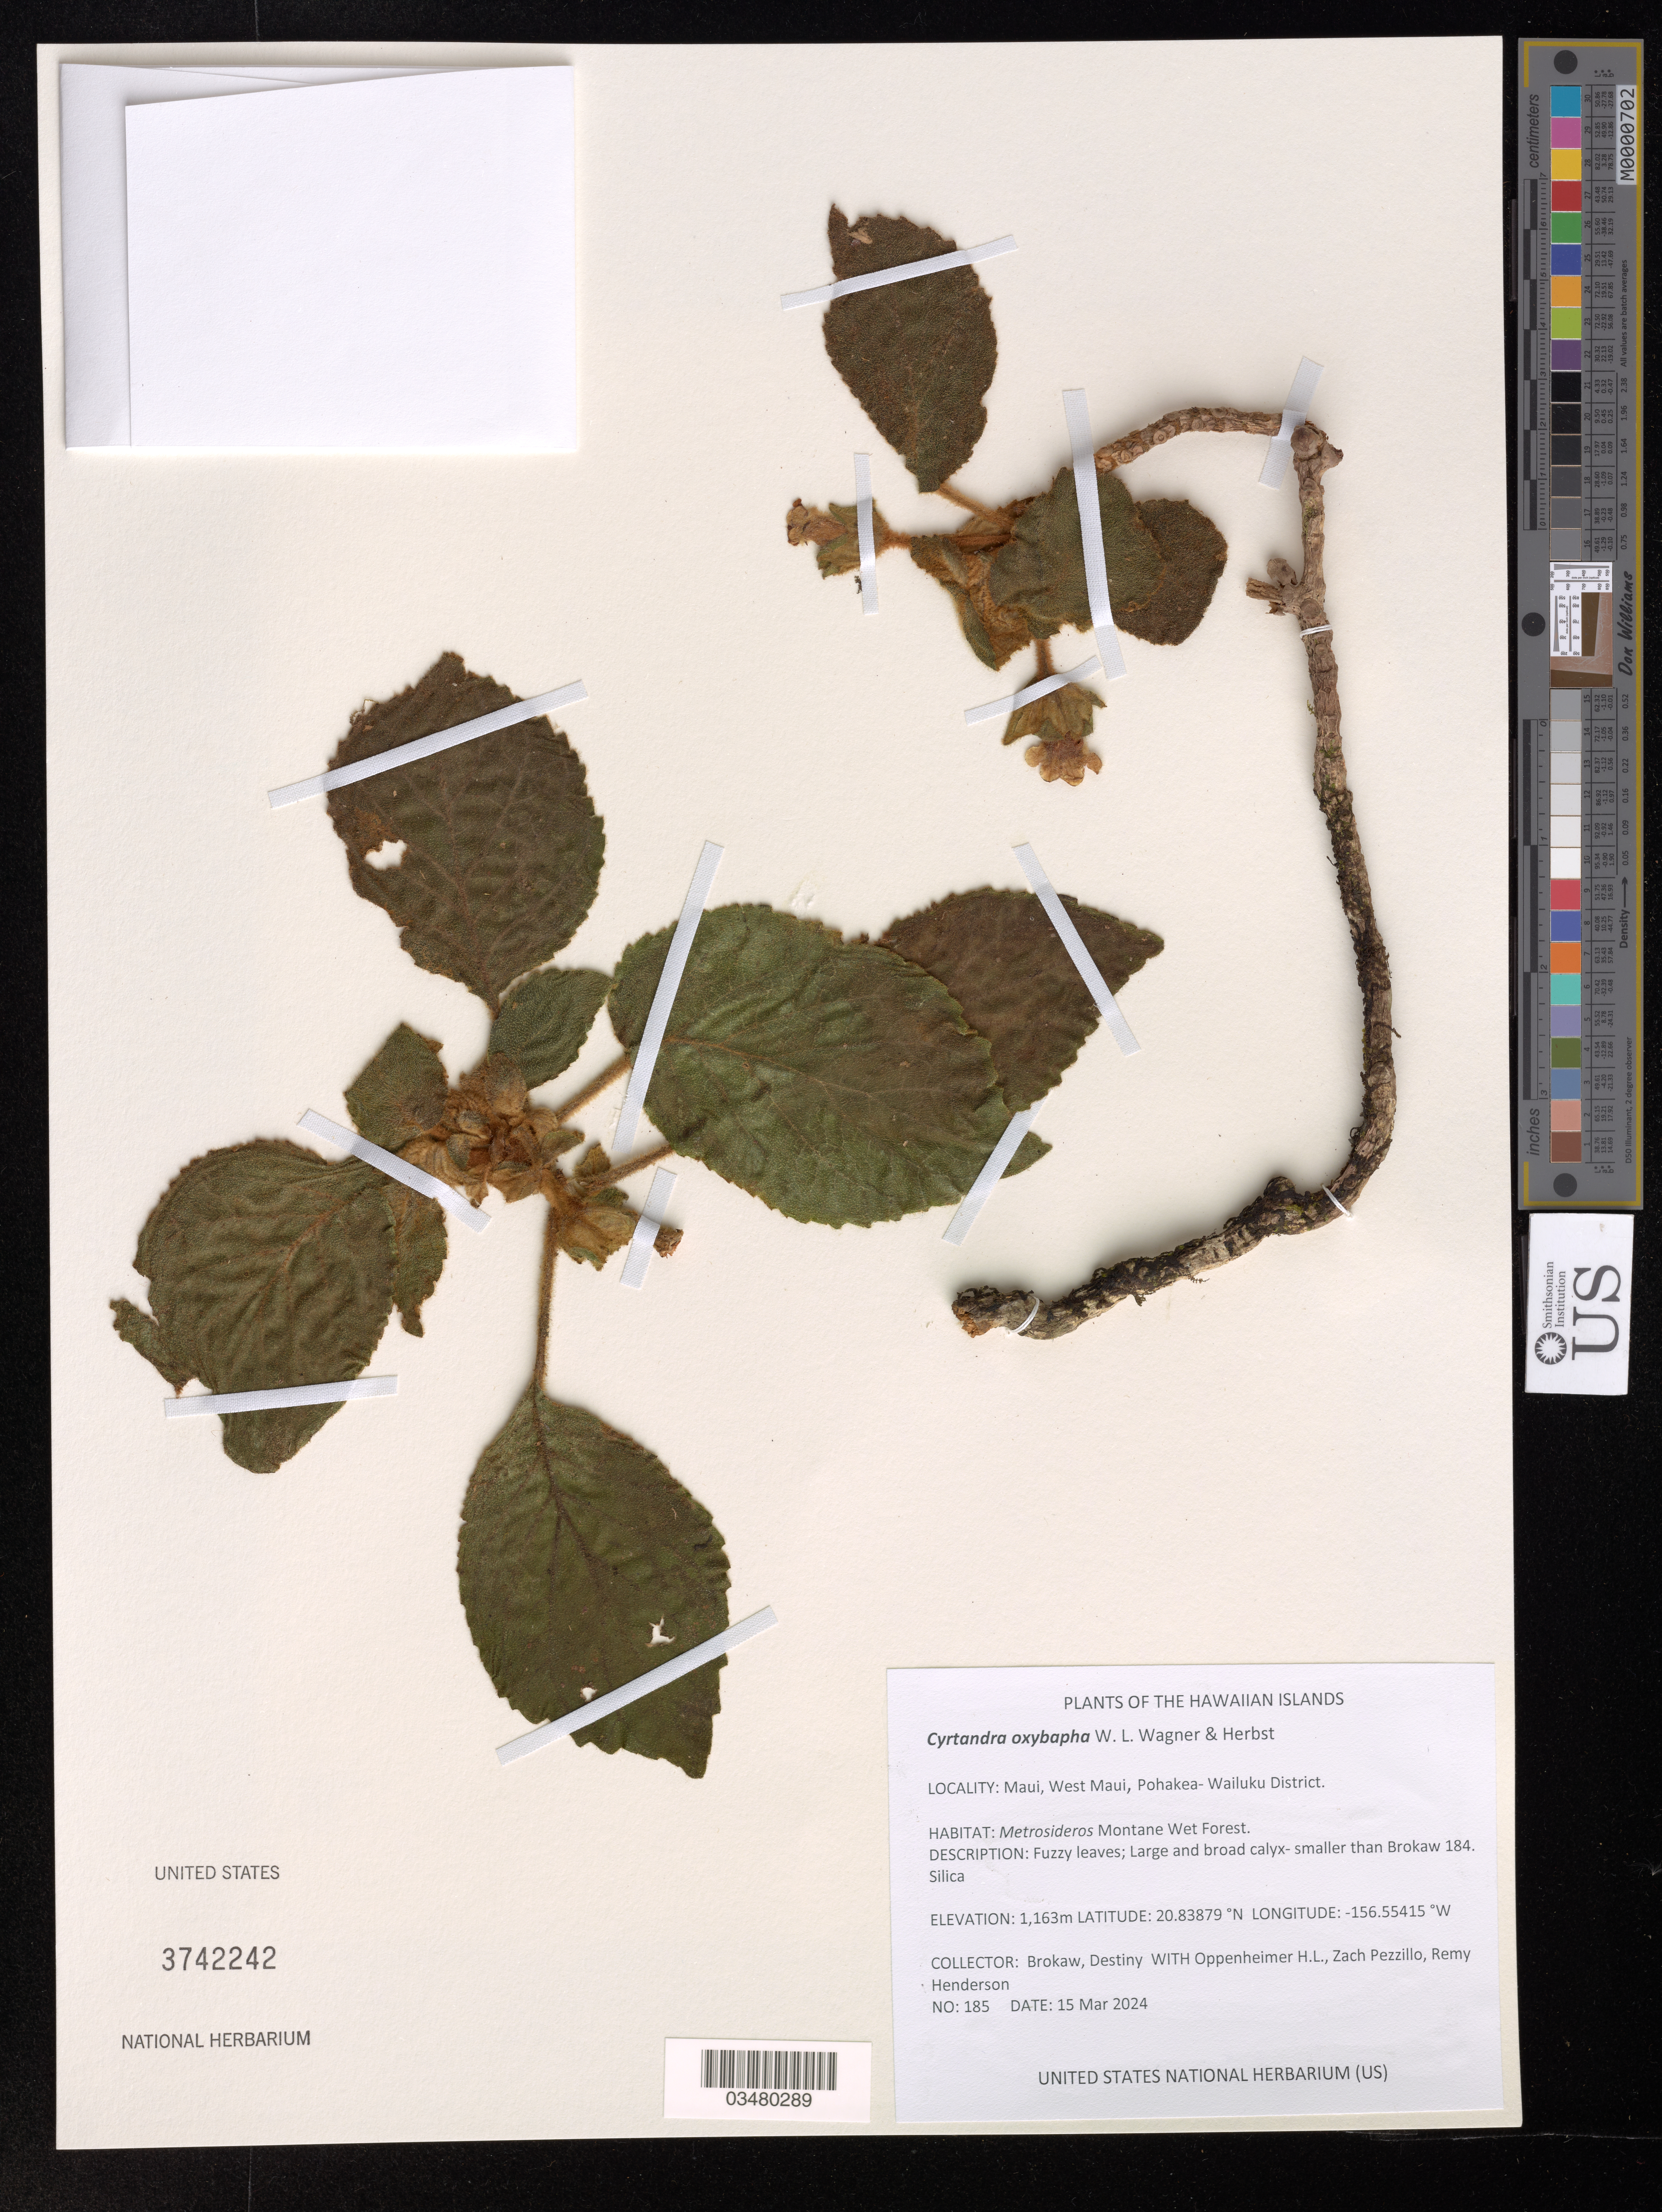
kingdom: Plantae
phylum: Tracheophyta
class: Magnoliopsida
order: Lamiales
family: Gesneriaceae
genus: Cyrtandra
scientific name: Cyrtandra oxybapha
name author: W.L. Wagner & D.R. Herbst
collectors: H. L. Oppenheimer, Z. Pezzillo & R. Henderson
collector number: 185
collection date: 2024-03-15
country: United States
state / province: Hawaii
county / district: Maui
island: Maui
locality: West Maui, Pohakea-Wailuku District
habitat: Montane wet forest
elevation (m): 1163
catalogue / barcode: US 3742242